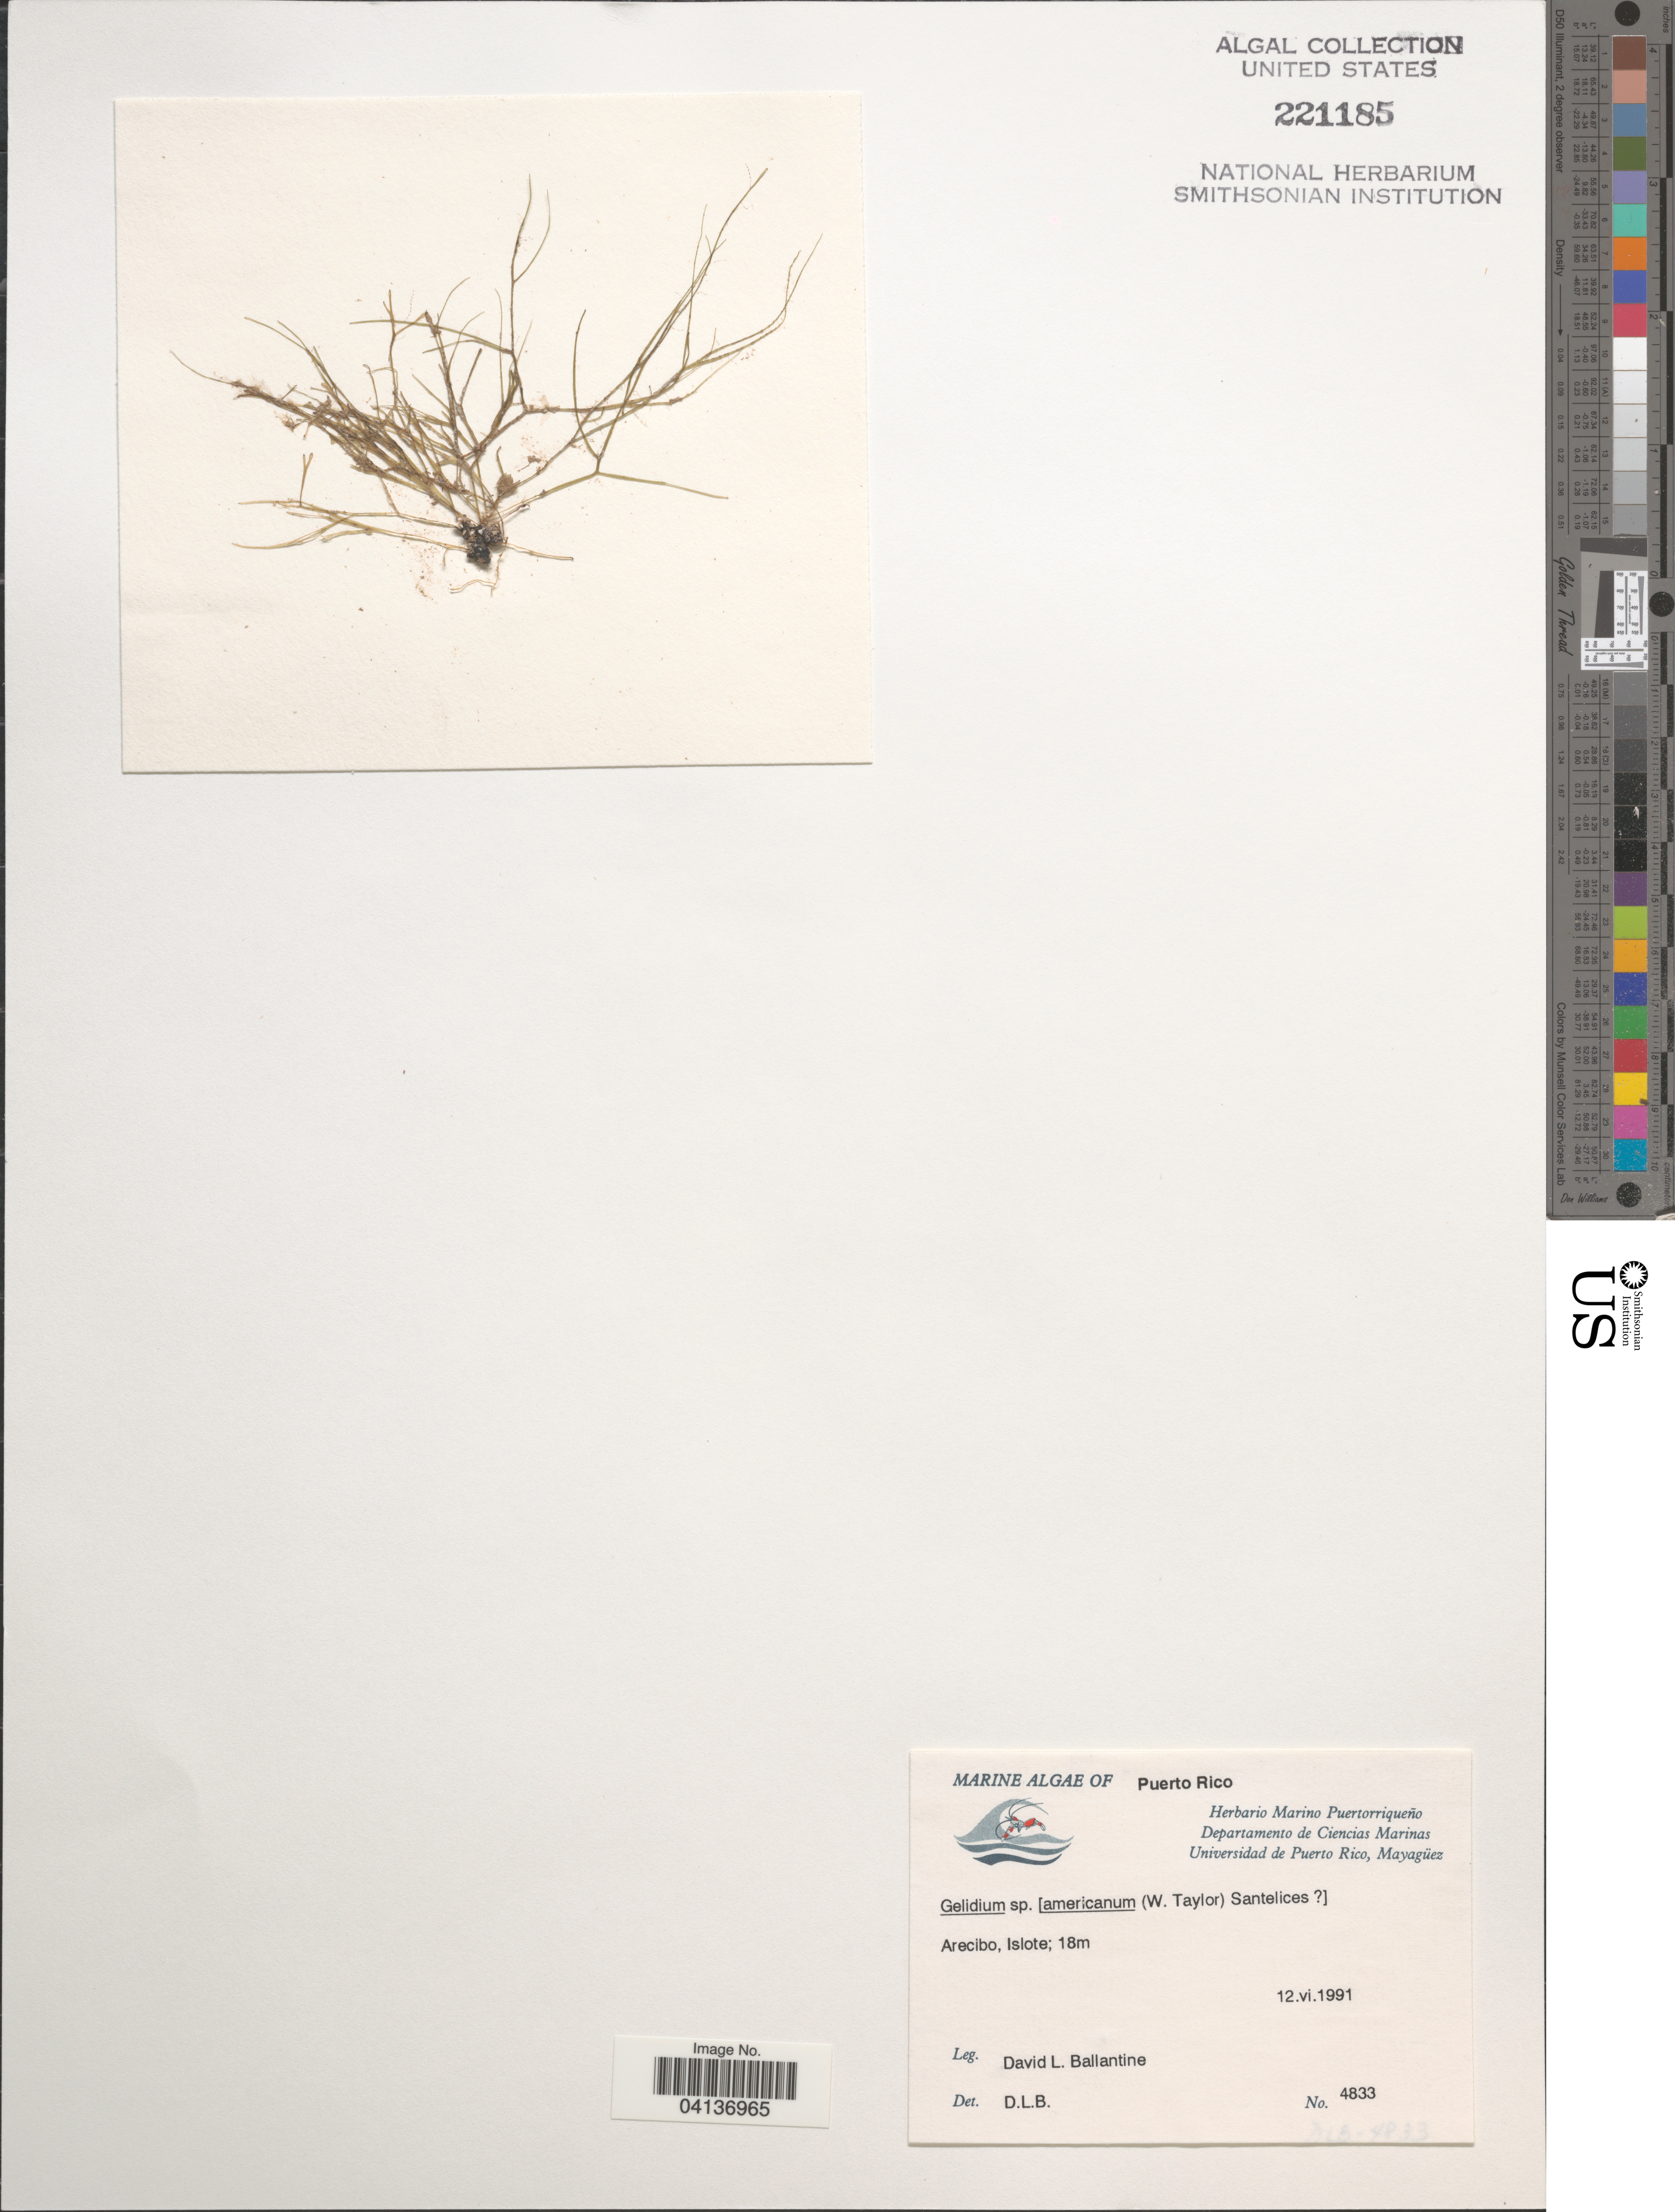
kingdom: Plantae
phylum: Rhodophyta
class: Florideophyceae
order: Gelidiales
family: Gelidiaceae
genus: Gelidium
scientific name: Gelidium sp.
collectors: D.L. Ballantine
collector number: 4833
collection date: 1991-06-12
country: Puerto Rico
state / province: Arecibo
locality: Islote.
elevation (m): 18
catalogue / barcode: US 221185